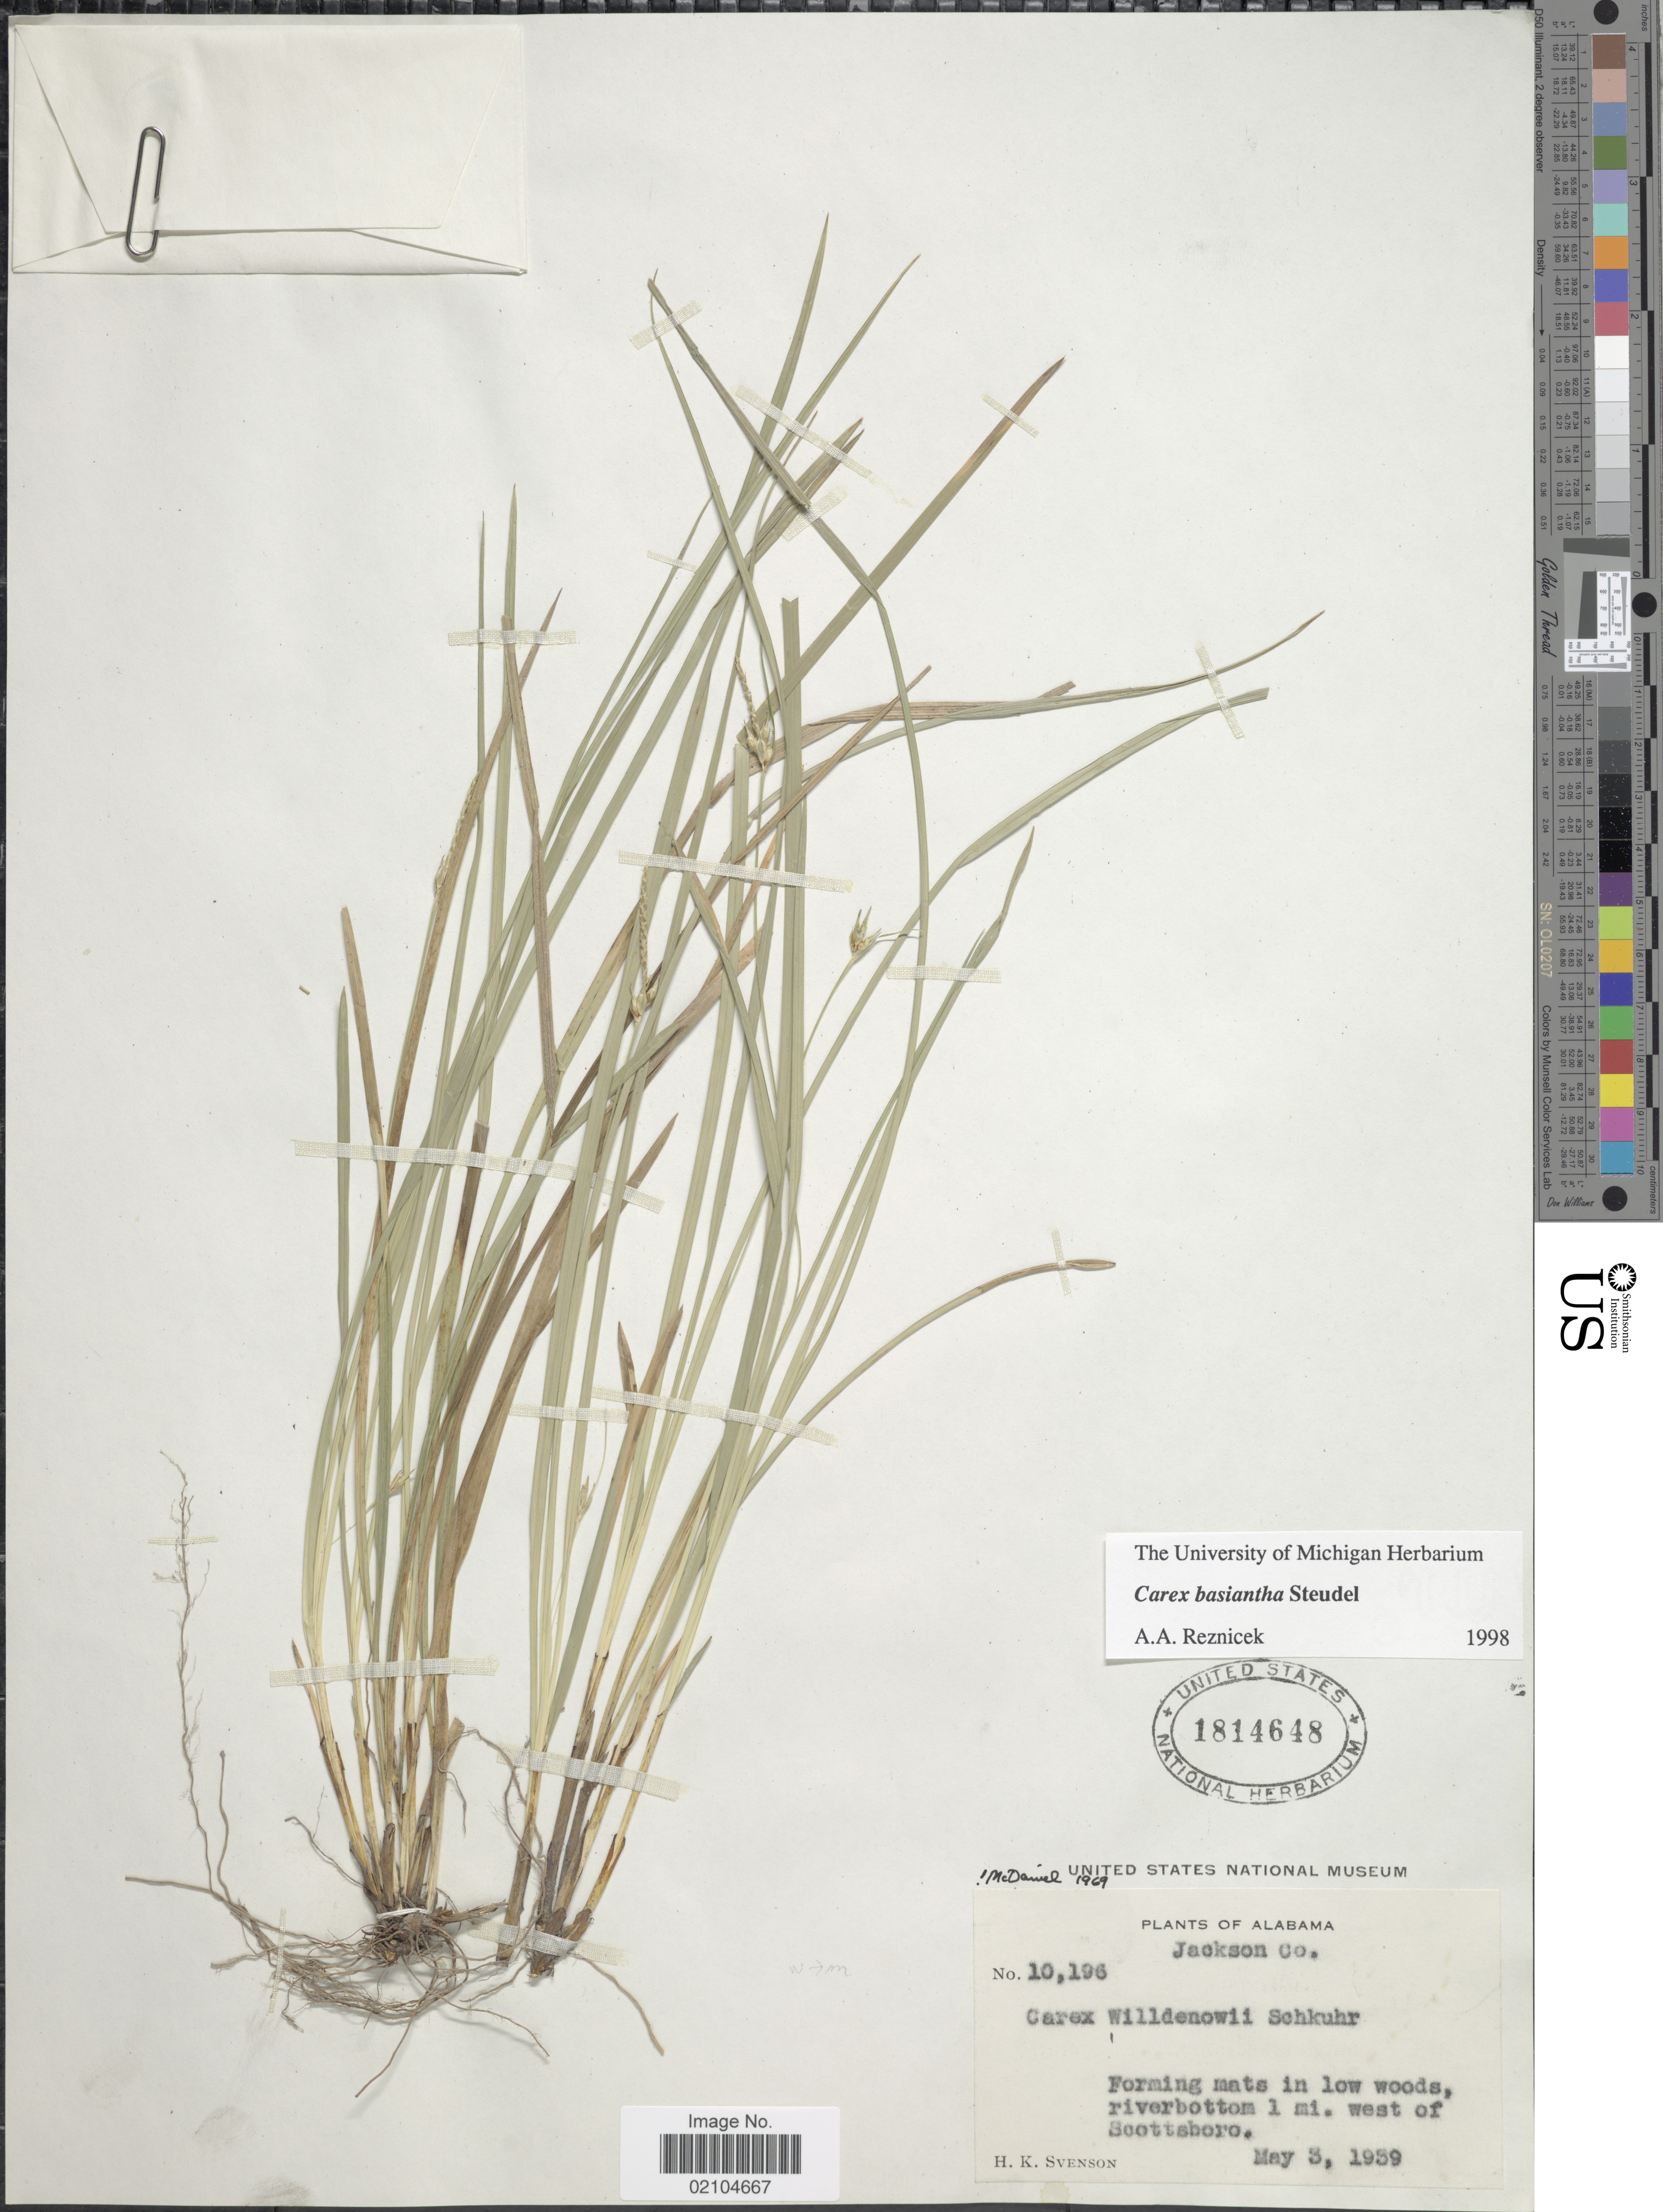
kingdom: Plantae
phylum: Tracheophyta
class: Liliopsida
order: Poales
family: Cyperaceae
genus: Carex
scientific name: Carex basiantha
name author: Steud.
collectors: H. K. Svenson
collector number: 10196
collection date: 1959-05-03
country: United States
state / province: Alabama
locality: Jackson Co., riverbottom 1 mi. west of Scottsboro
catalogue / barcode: US 1814648